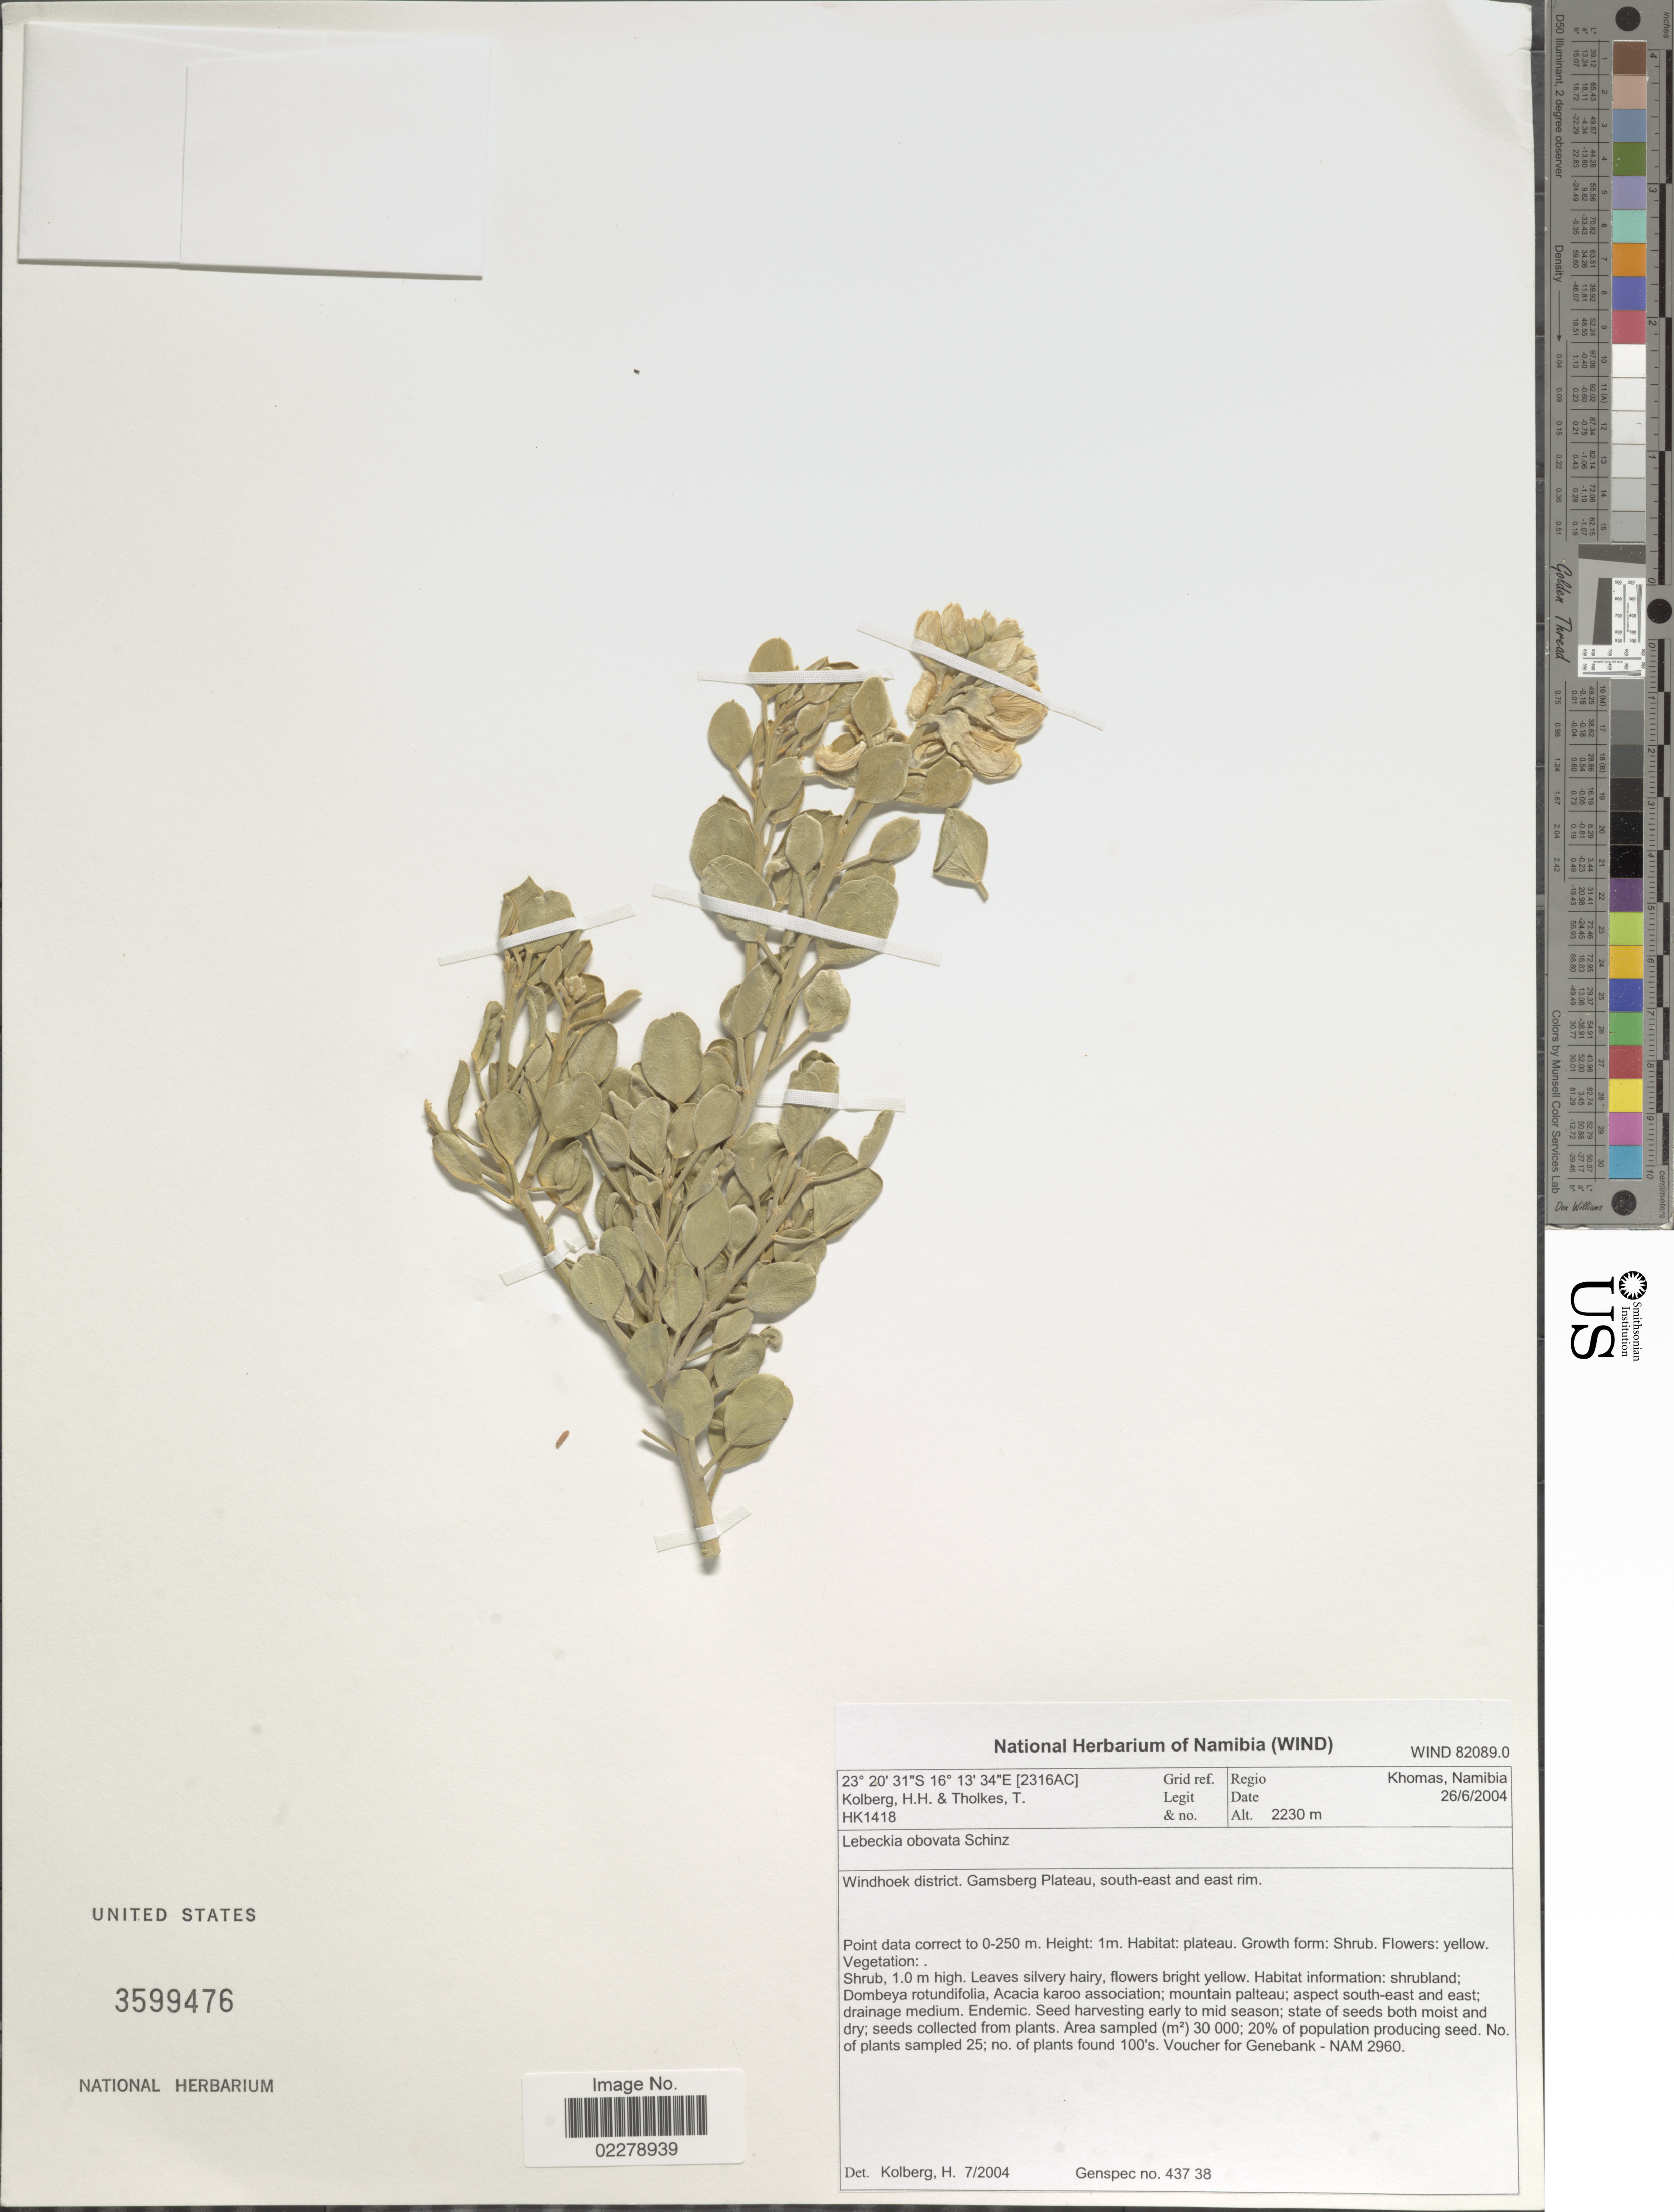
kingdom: Plantae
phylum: Tracheophyta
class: Magnoliopsida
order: Fabales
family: Fabaceae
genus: Lebeckia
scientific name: Lebeckia obovata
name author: Schinz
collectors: H. H. Kolberg & T. Tholkes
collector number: HK1418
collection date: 2004-06-26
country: Namibia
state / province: Khomas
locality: Windhoek district, Gamsberg Plateau, south- east and east rim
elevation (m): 2230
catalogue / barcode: US 3599476